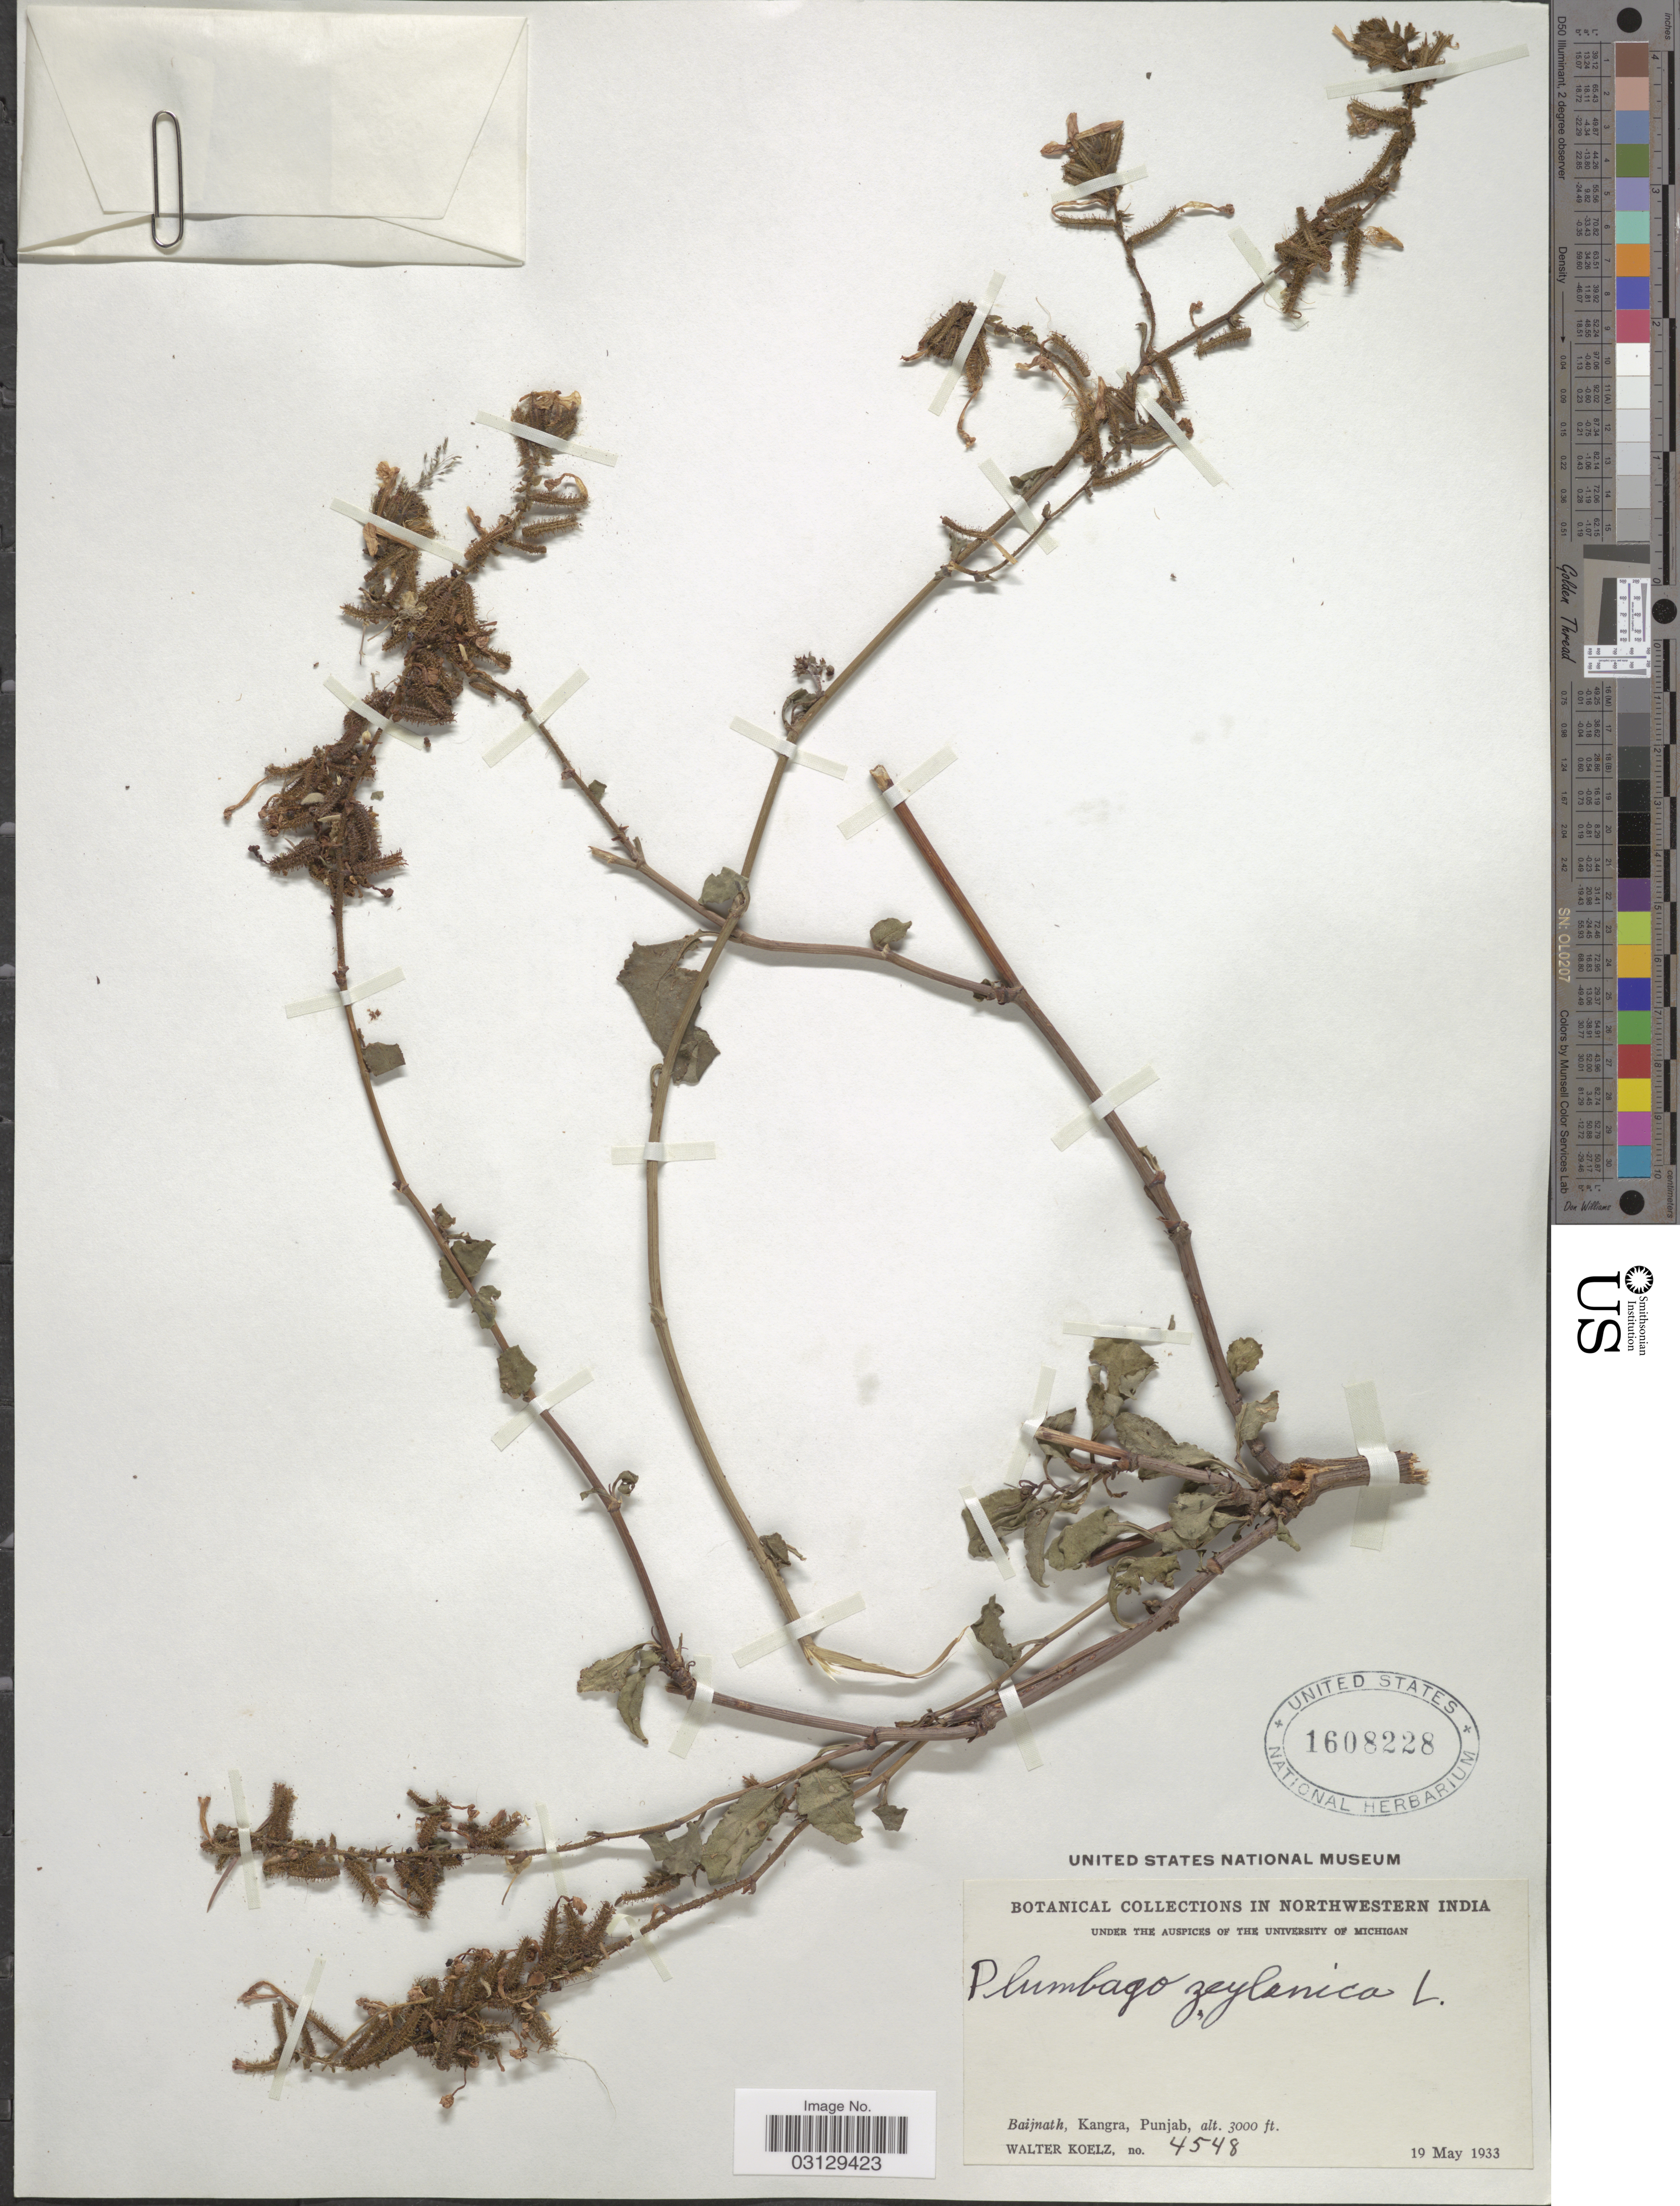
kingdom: Plantae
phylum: Tracheophyta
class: Magnoliopsida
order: Caryophyllales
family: Plumbaginaceae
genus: Plumbago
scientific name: Plumbago zeylanica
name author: L.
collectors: W. N. Koelz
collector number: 4548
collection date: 1933-05-19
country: India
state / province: Punjab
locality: Northwestern India. Baijnath, Kangra.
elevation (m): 914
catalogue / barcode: US 1608228